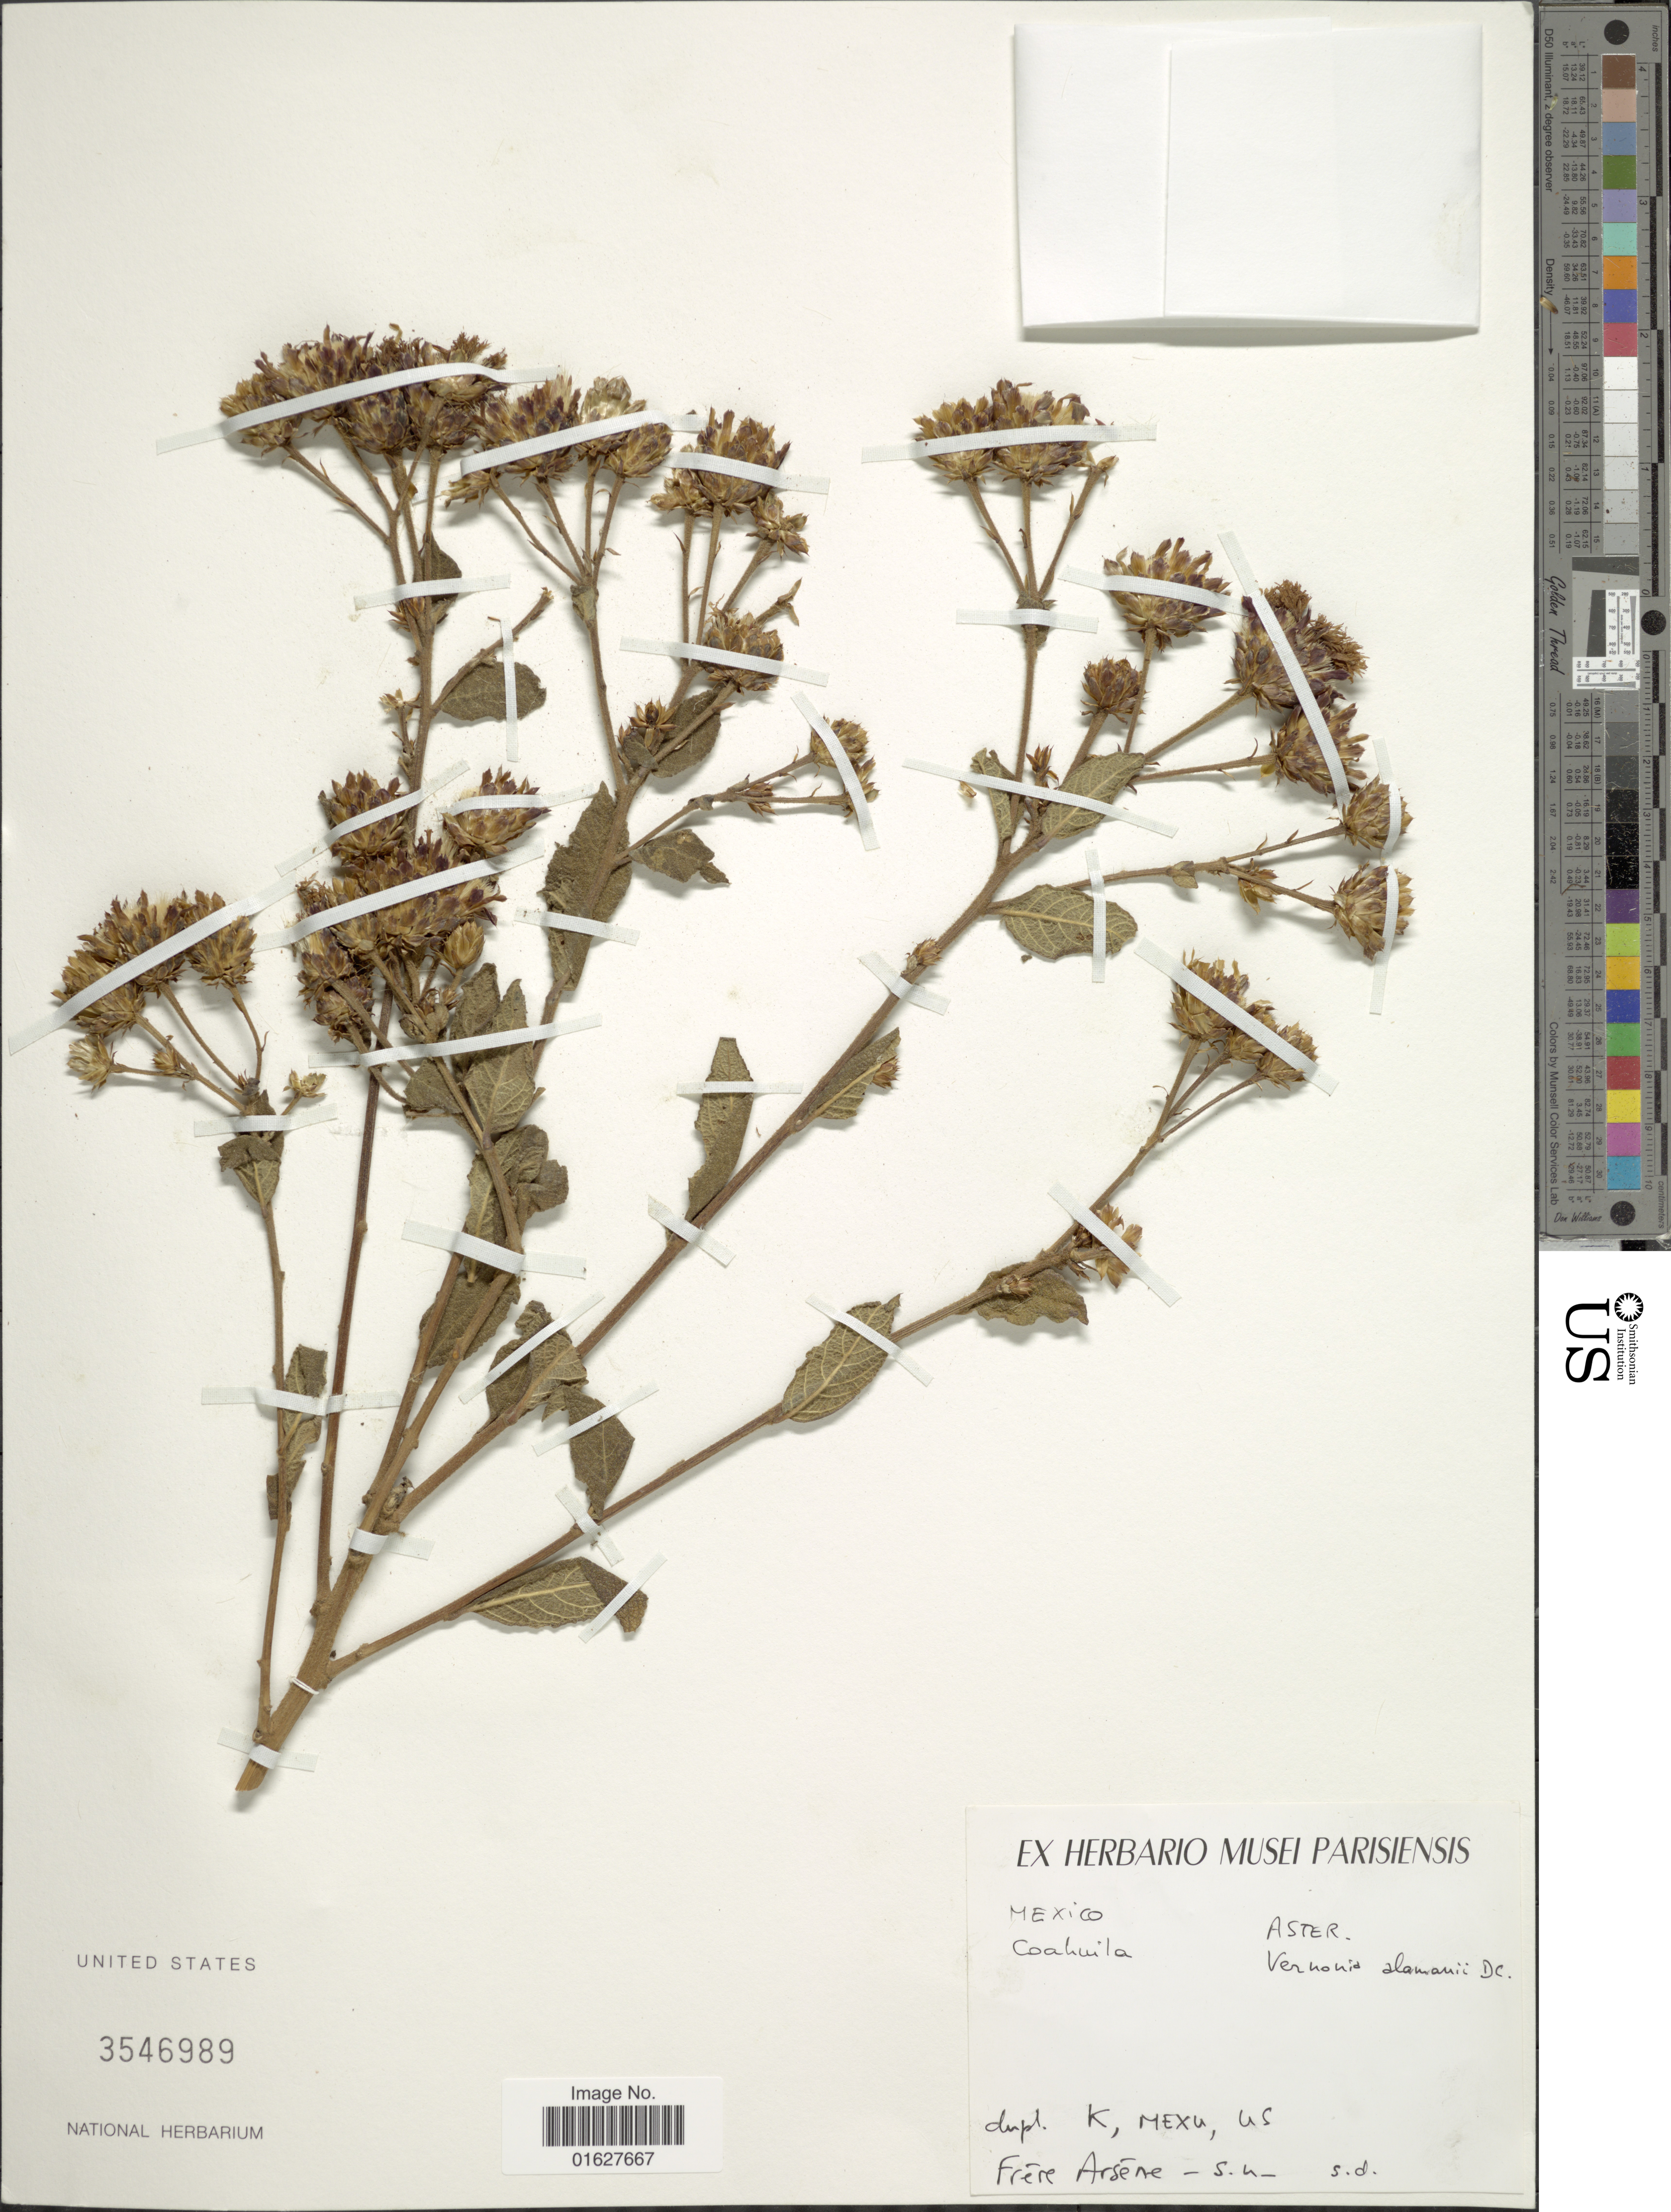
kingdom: Plantae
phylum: Tracheophyta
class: Magnoliopsida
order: Asterales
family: Asteraceae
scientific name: Vickianthus alamanii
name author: (DC.) H. Rob.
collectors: Bro. G. Arsène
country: Mexico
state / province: Coahuila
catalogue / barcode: US 3546989